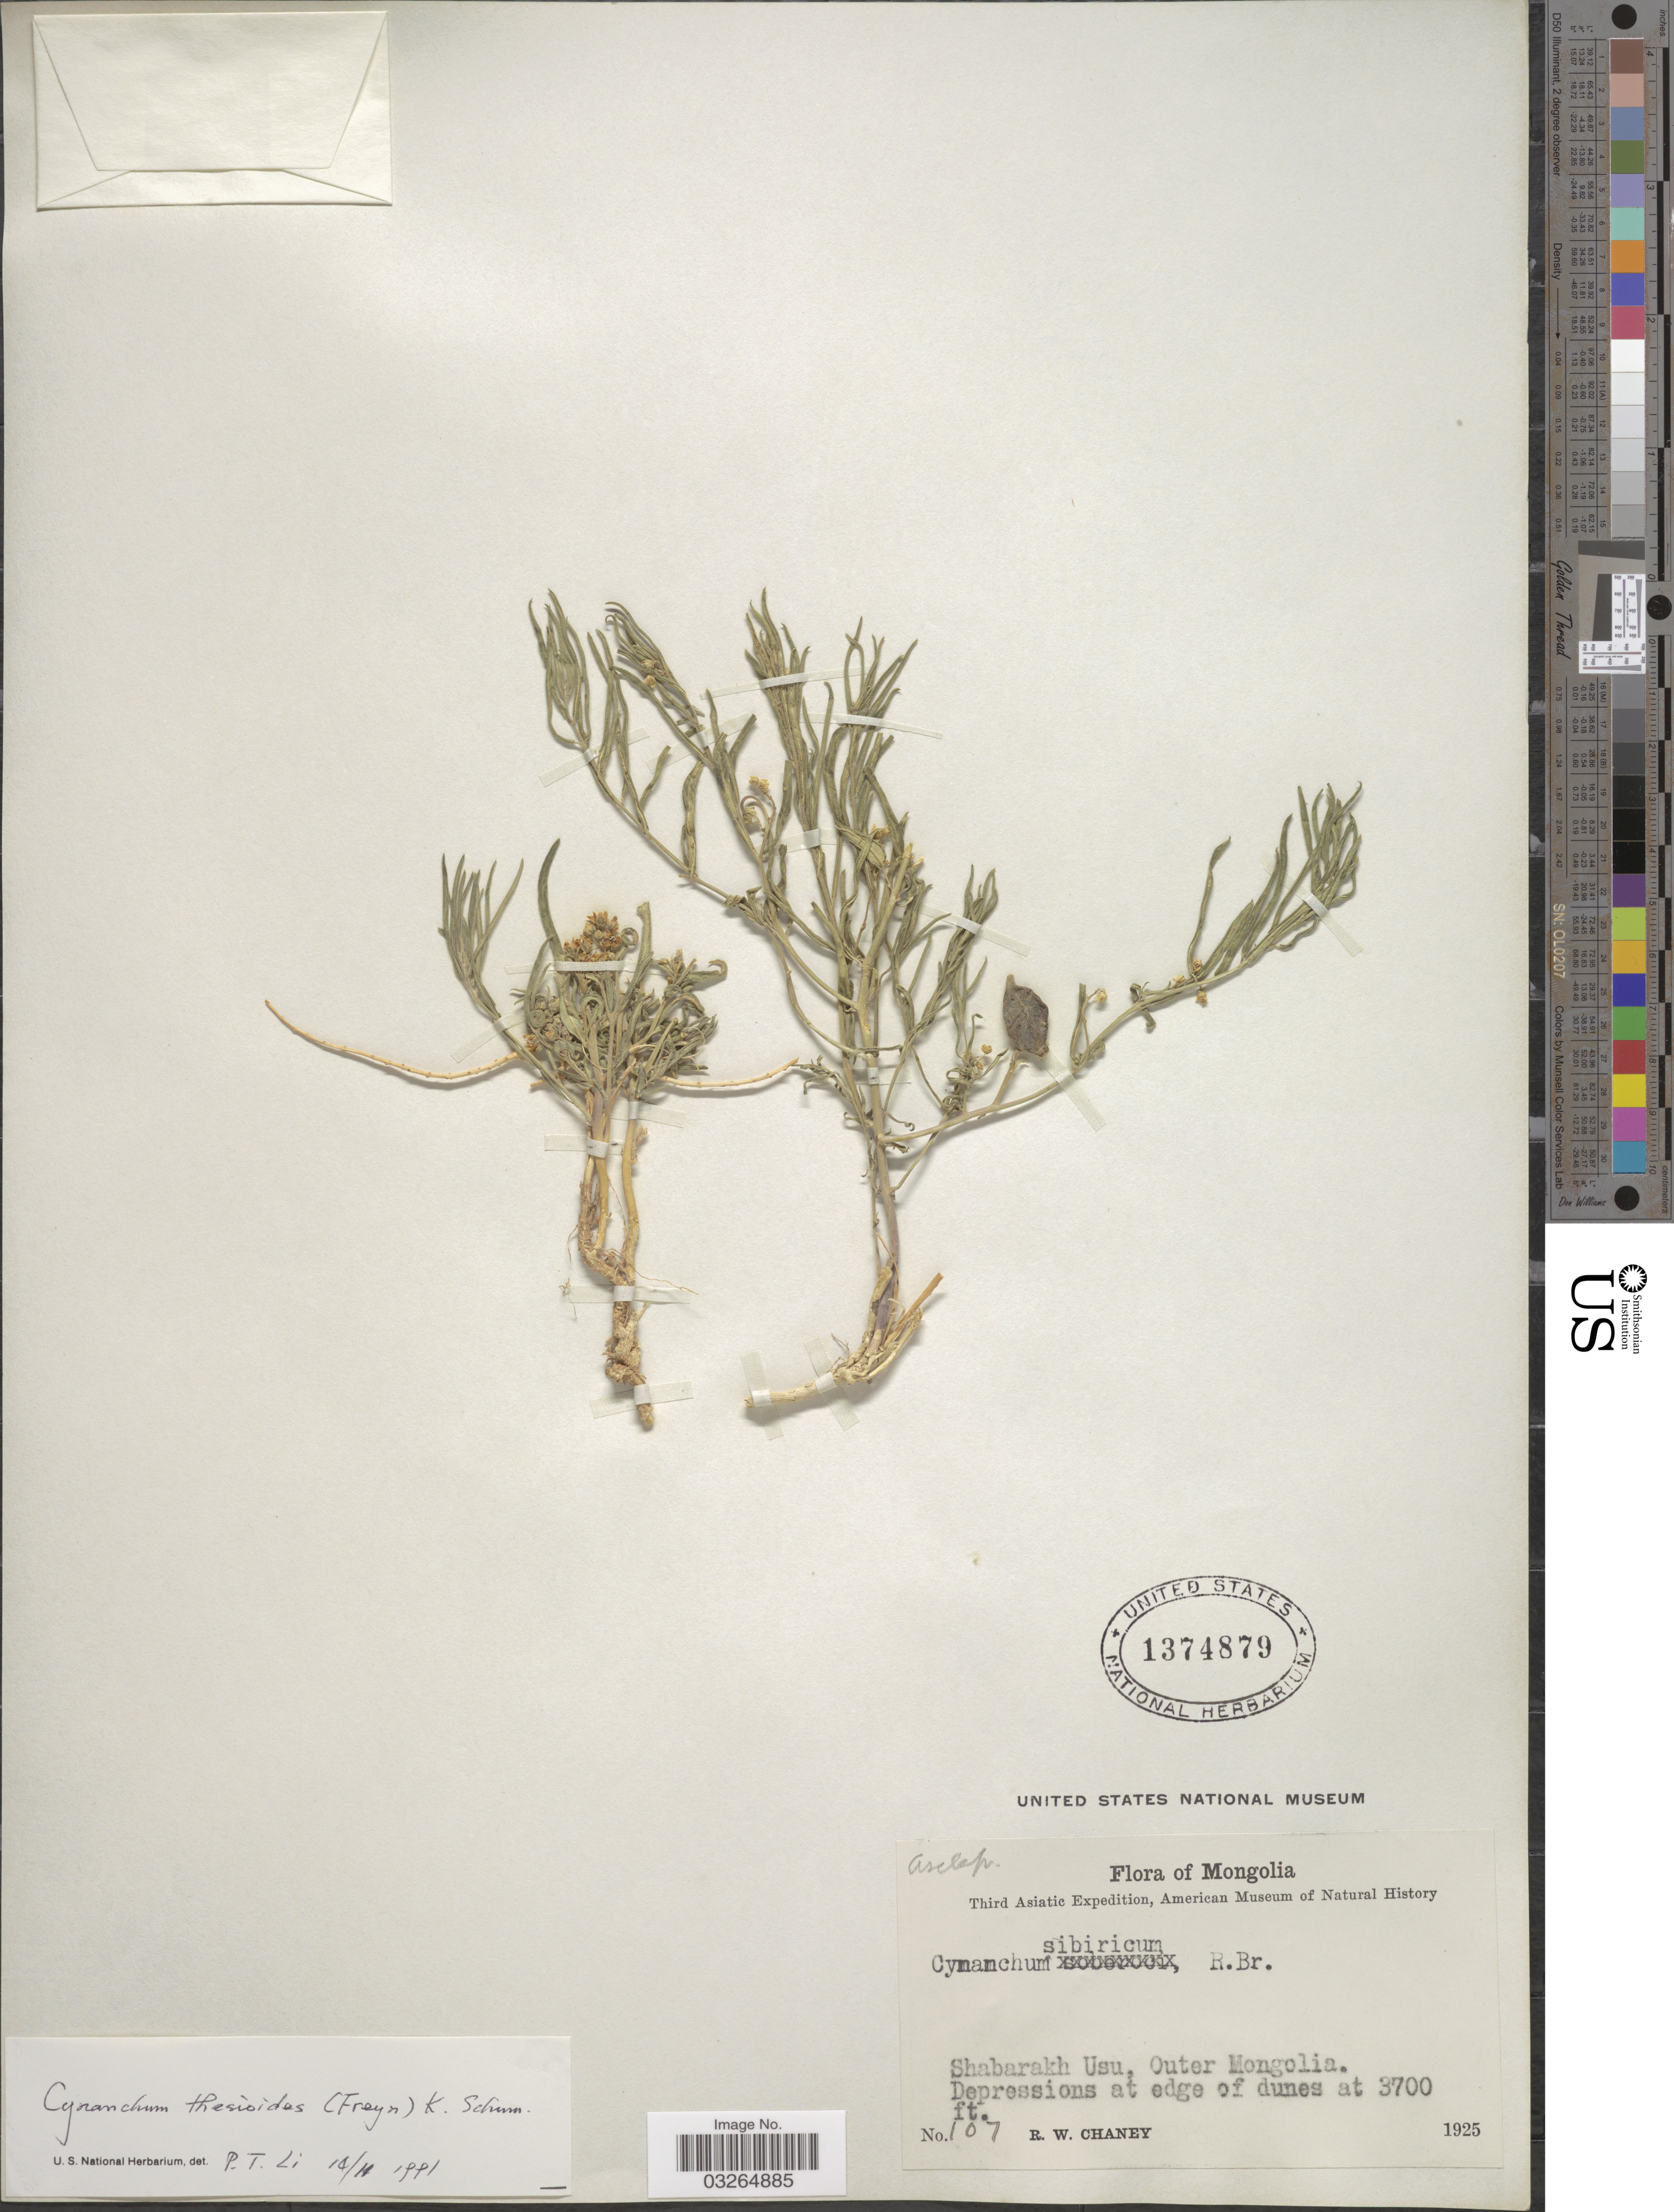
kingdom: Plantae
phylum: Tracheophyta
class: Magnoliopsida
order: Gentianales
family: Apocynaceae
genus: Cynanchum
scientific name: Cynanchum thesioides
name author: (Freyn) K. Schum.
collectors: R. Chaney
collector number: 107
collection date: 1925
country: Mongolia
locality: Mongolia. Shabarakh Usu, Outer Mongolia.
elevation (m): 1128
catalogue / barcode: US 1374879